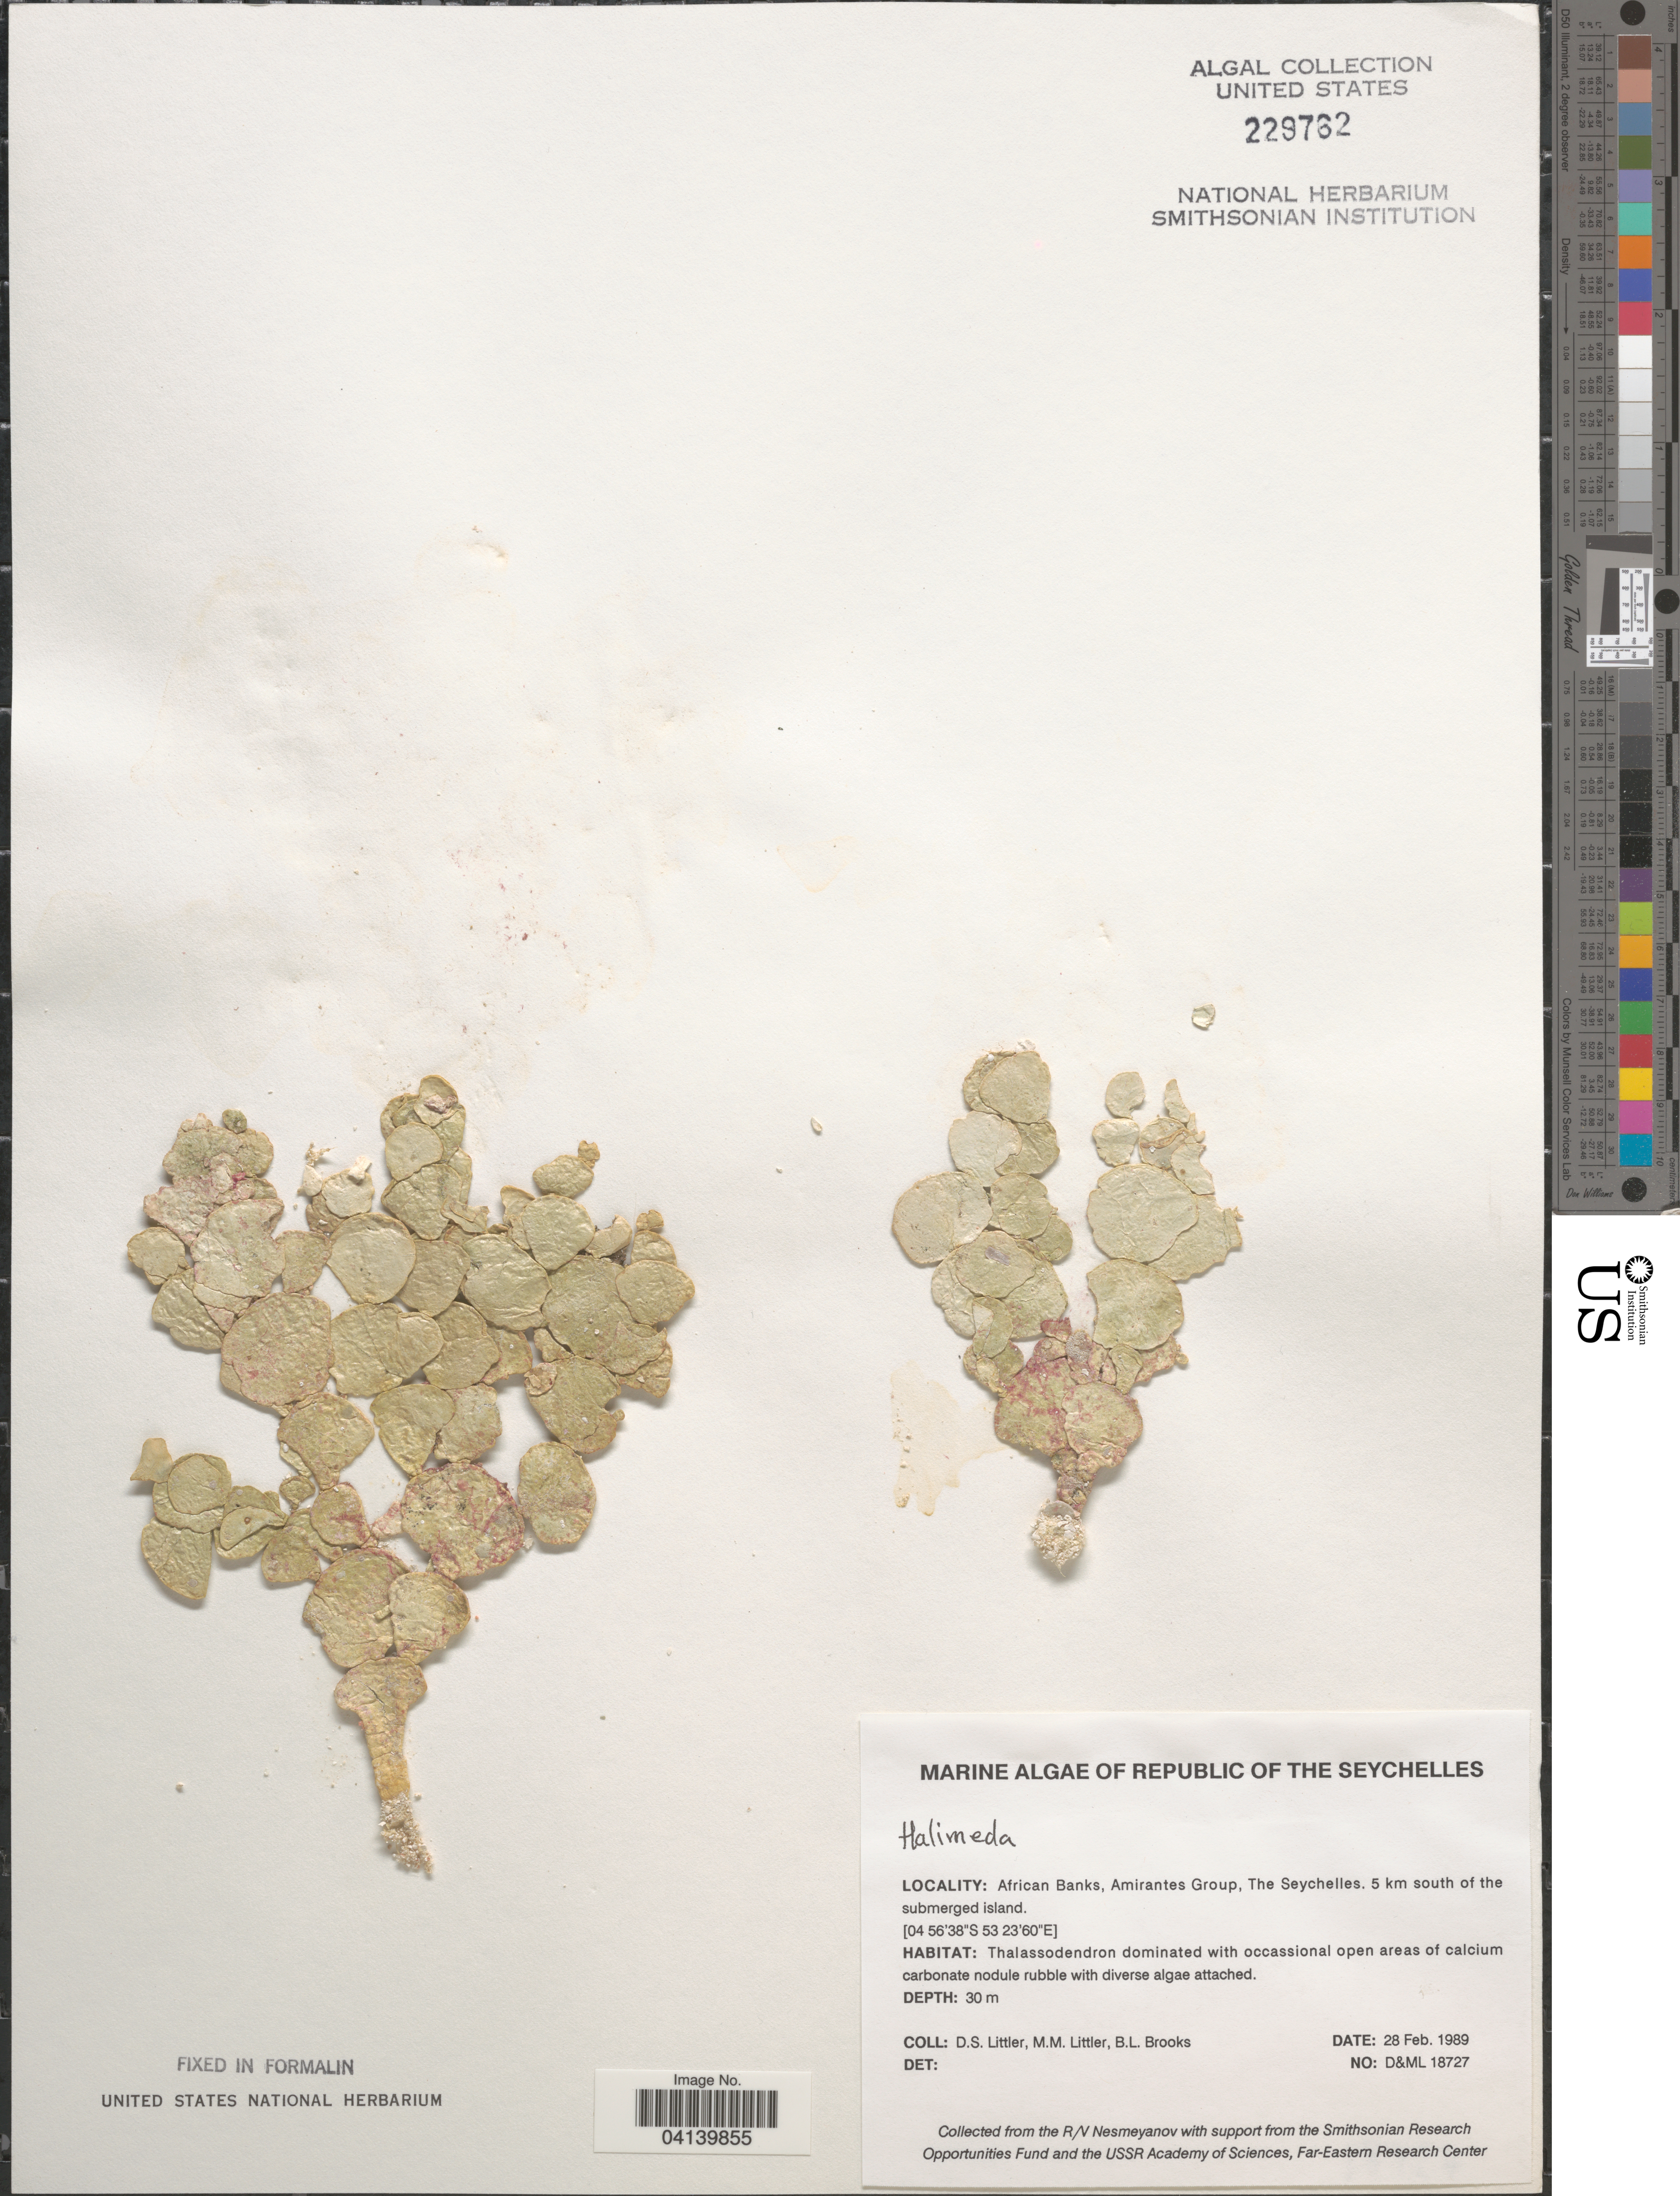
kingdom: Plantae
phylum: Chlorophyta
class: Ulvophyceae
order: Bryopsidales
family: Halimedaceae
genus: Halimeda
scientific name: Halimeda sp.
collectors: D. S. Littler & B. Brooks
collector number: D&ML 18727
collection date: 1989-02-28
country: Seychelles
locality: Republic of The Seychelles. African Banks, Amirantes Group, 5 km south of the submerged island.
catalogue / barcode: US 229762